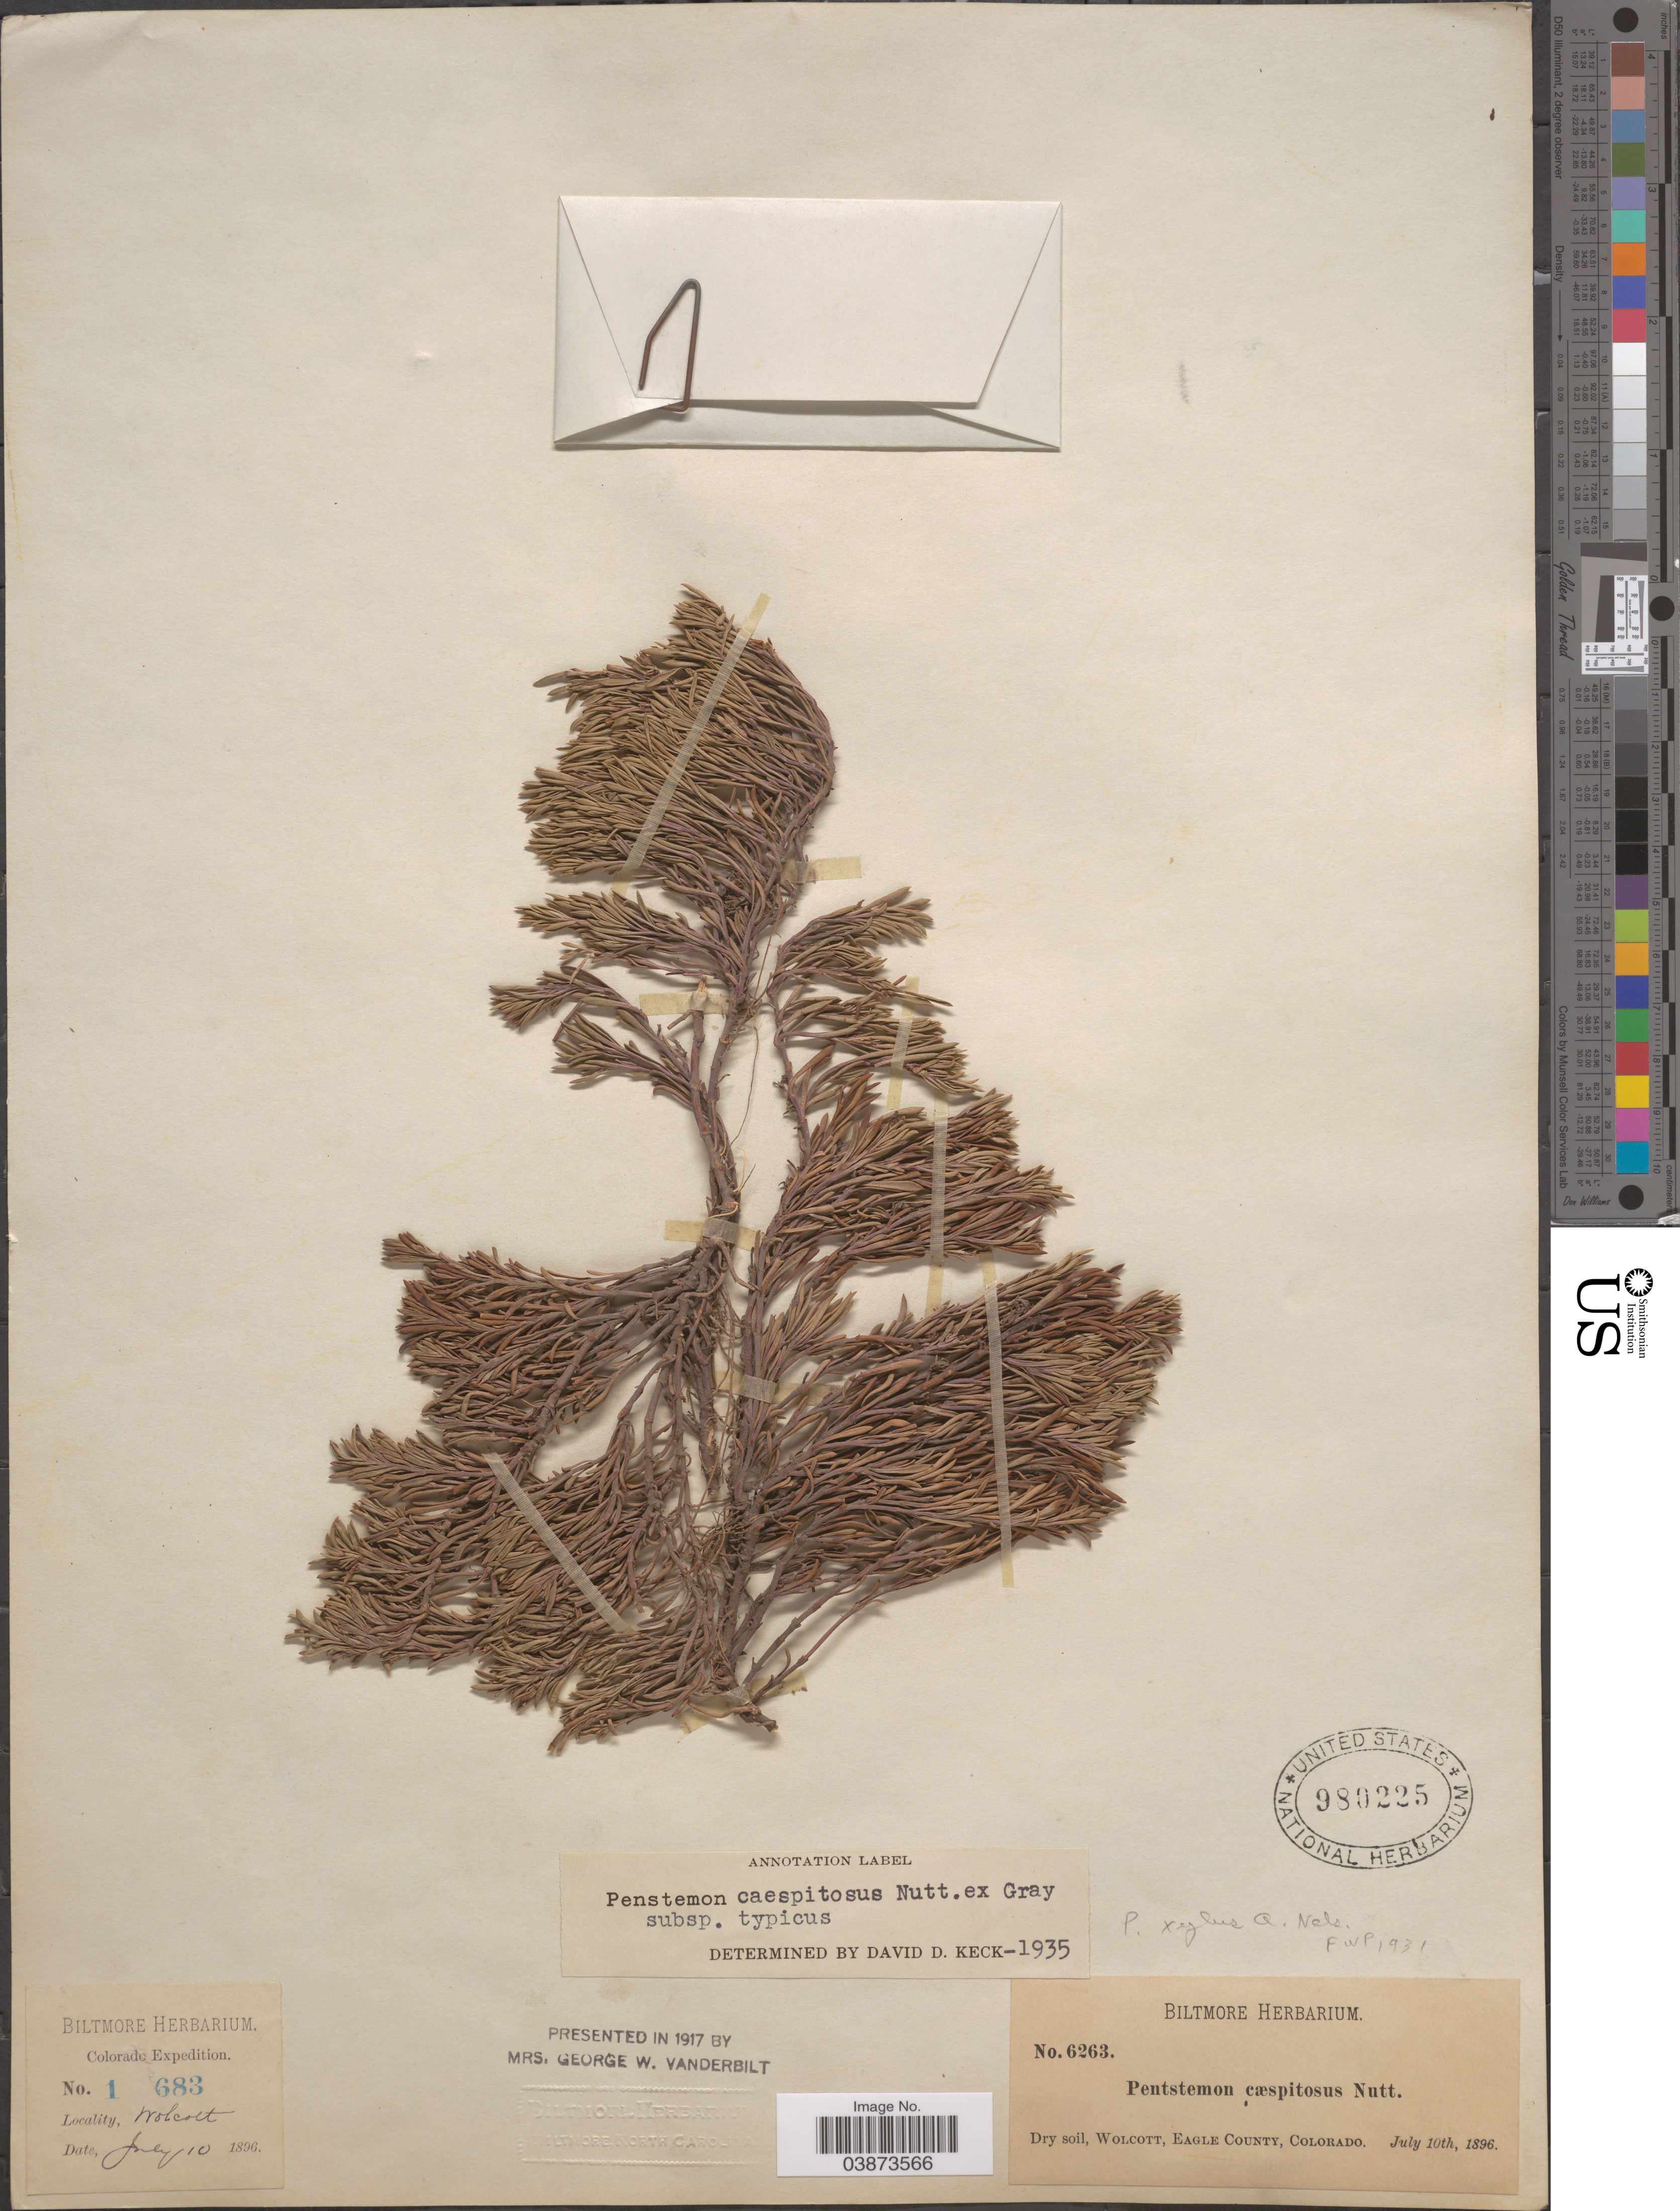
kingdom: Plantae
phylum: Tracheophyta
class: Magnoliopsida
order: Lamiales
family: Plantaginaceae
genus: Penstemon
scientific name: Penstemon caespitosus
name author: Nutt. ex A. Gray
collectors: ex herb. Biltmore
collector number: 6263/1683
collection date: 1896-07-10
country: United States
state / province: Colorado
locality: Wolcott, Eagle County.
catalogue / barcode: US 980225